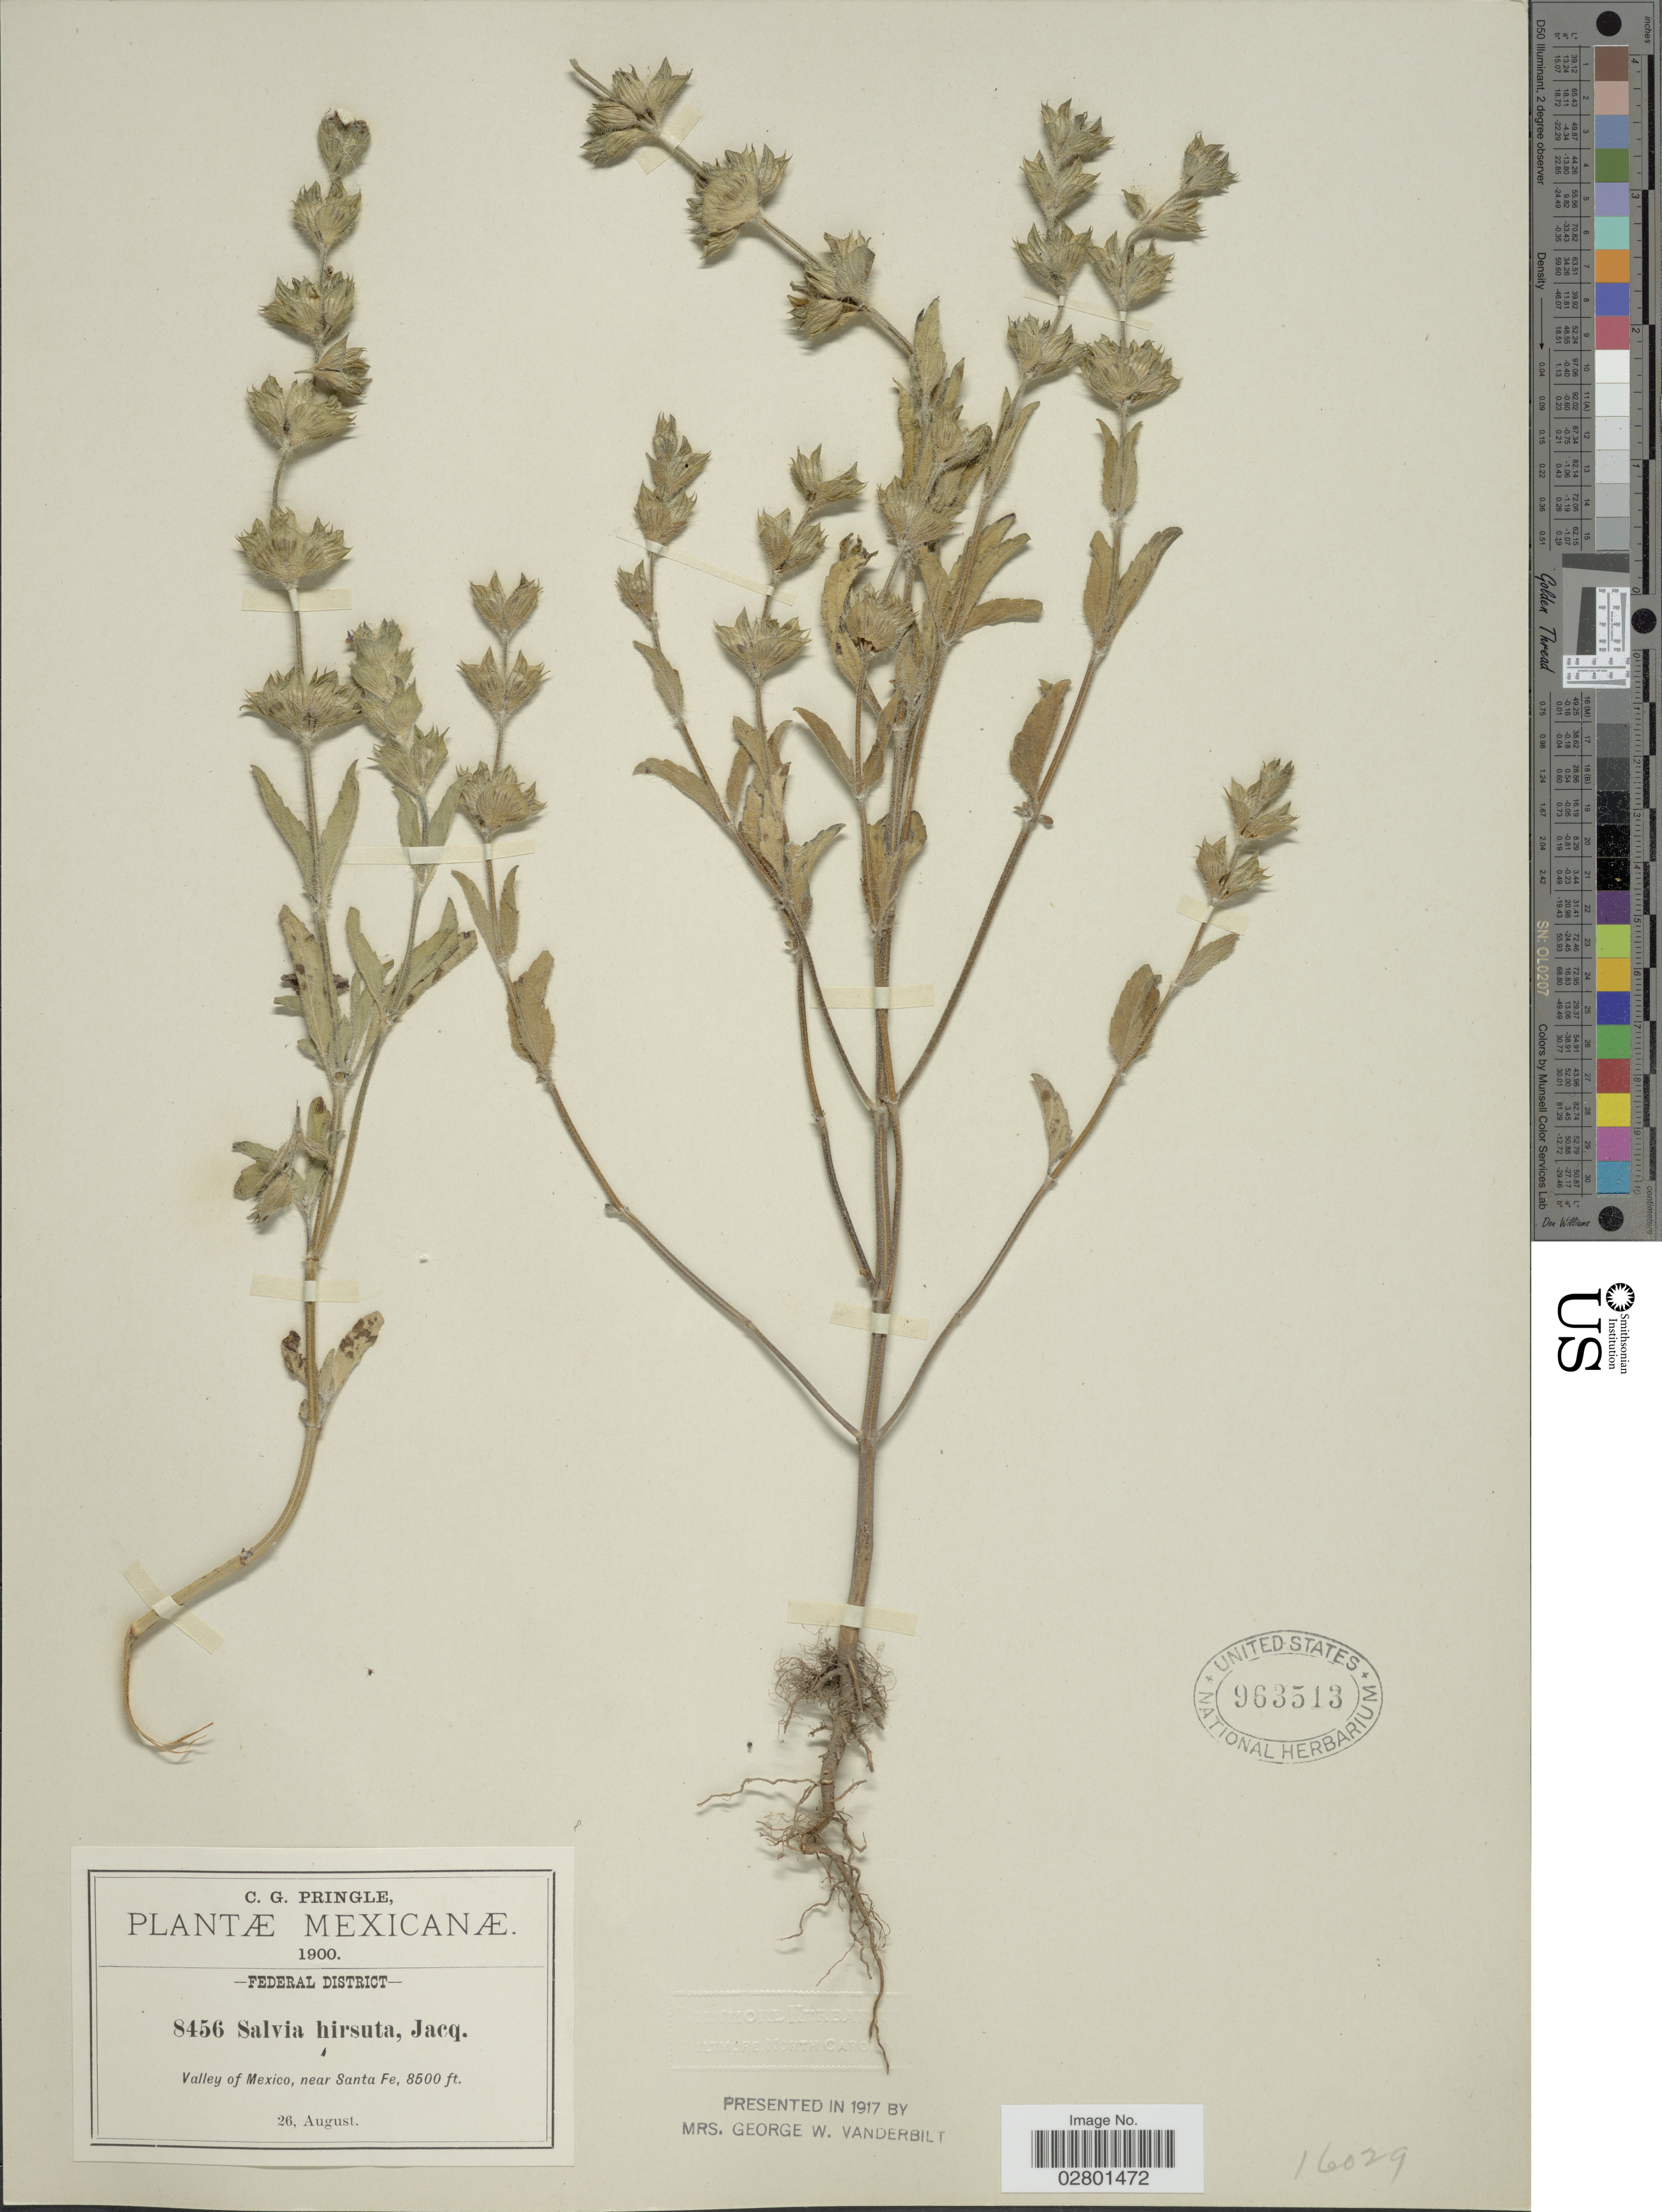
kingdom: Plantae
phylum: Tracheophyta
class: Magnoliopsida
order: Lamiales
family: Lamiaceae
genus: Salvia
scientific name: Salvia hirsuta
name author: Jacq.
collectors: C. G. Pringle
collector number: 8456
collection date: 1900-08-26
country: Mexico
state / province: Distrito Federal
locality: Federal District, Valley of Mexico, near Santa Fe.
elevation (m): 2591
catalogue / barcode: US 963513